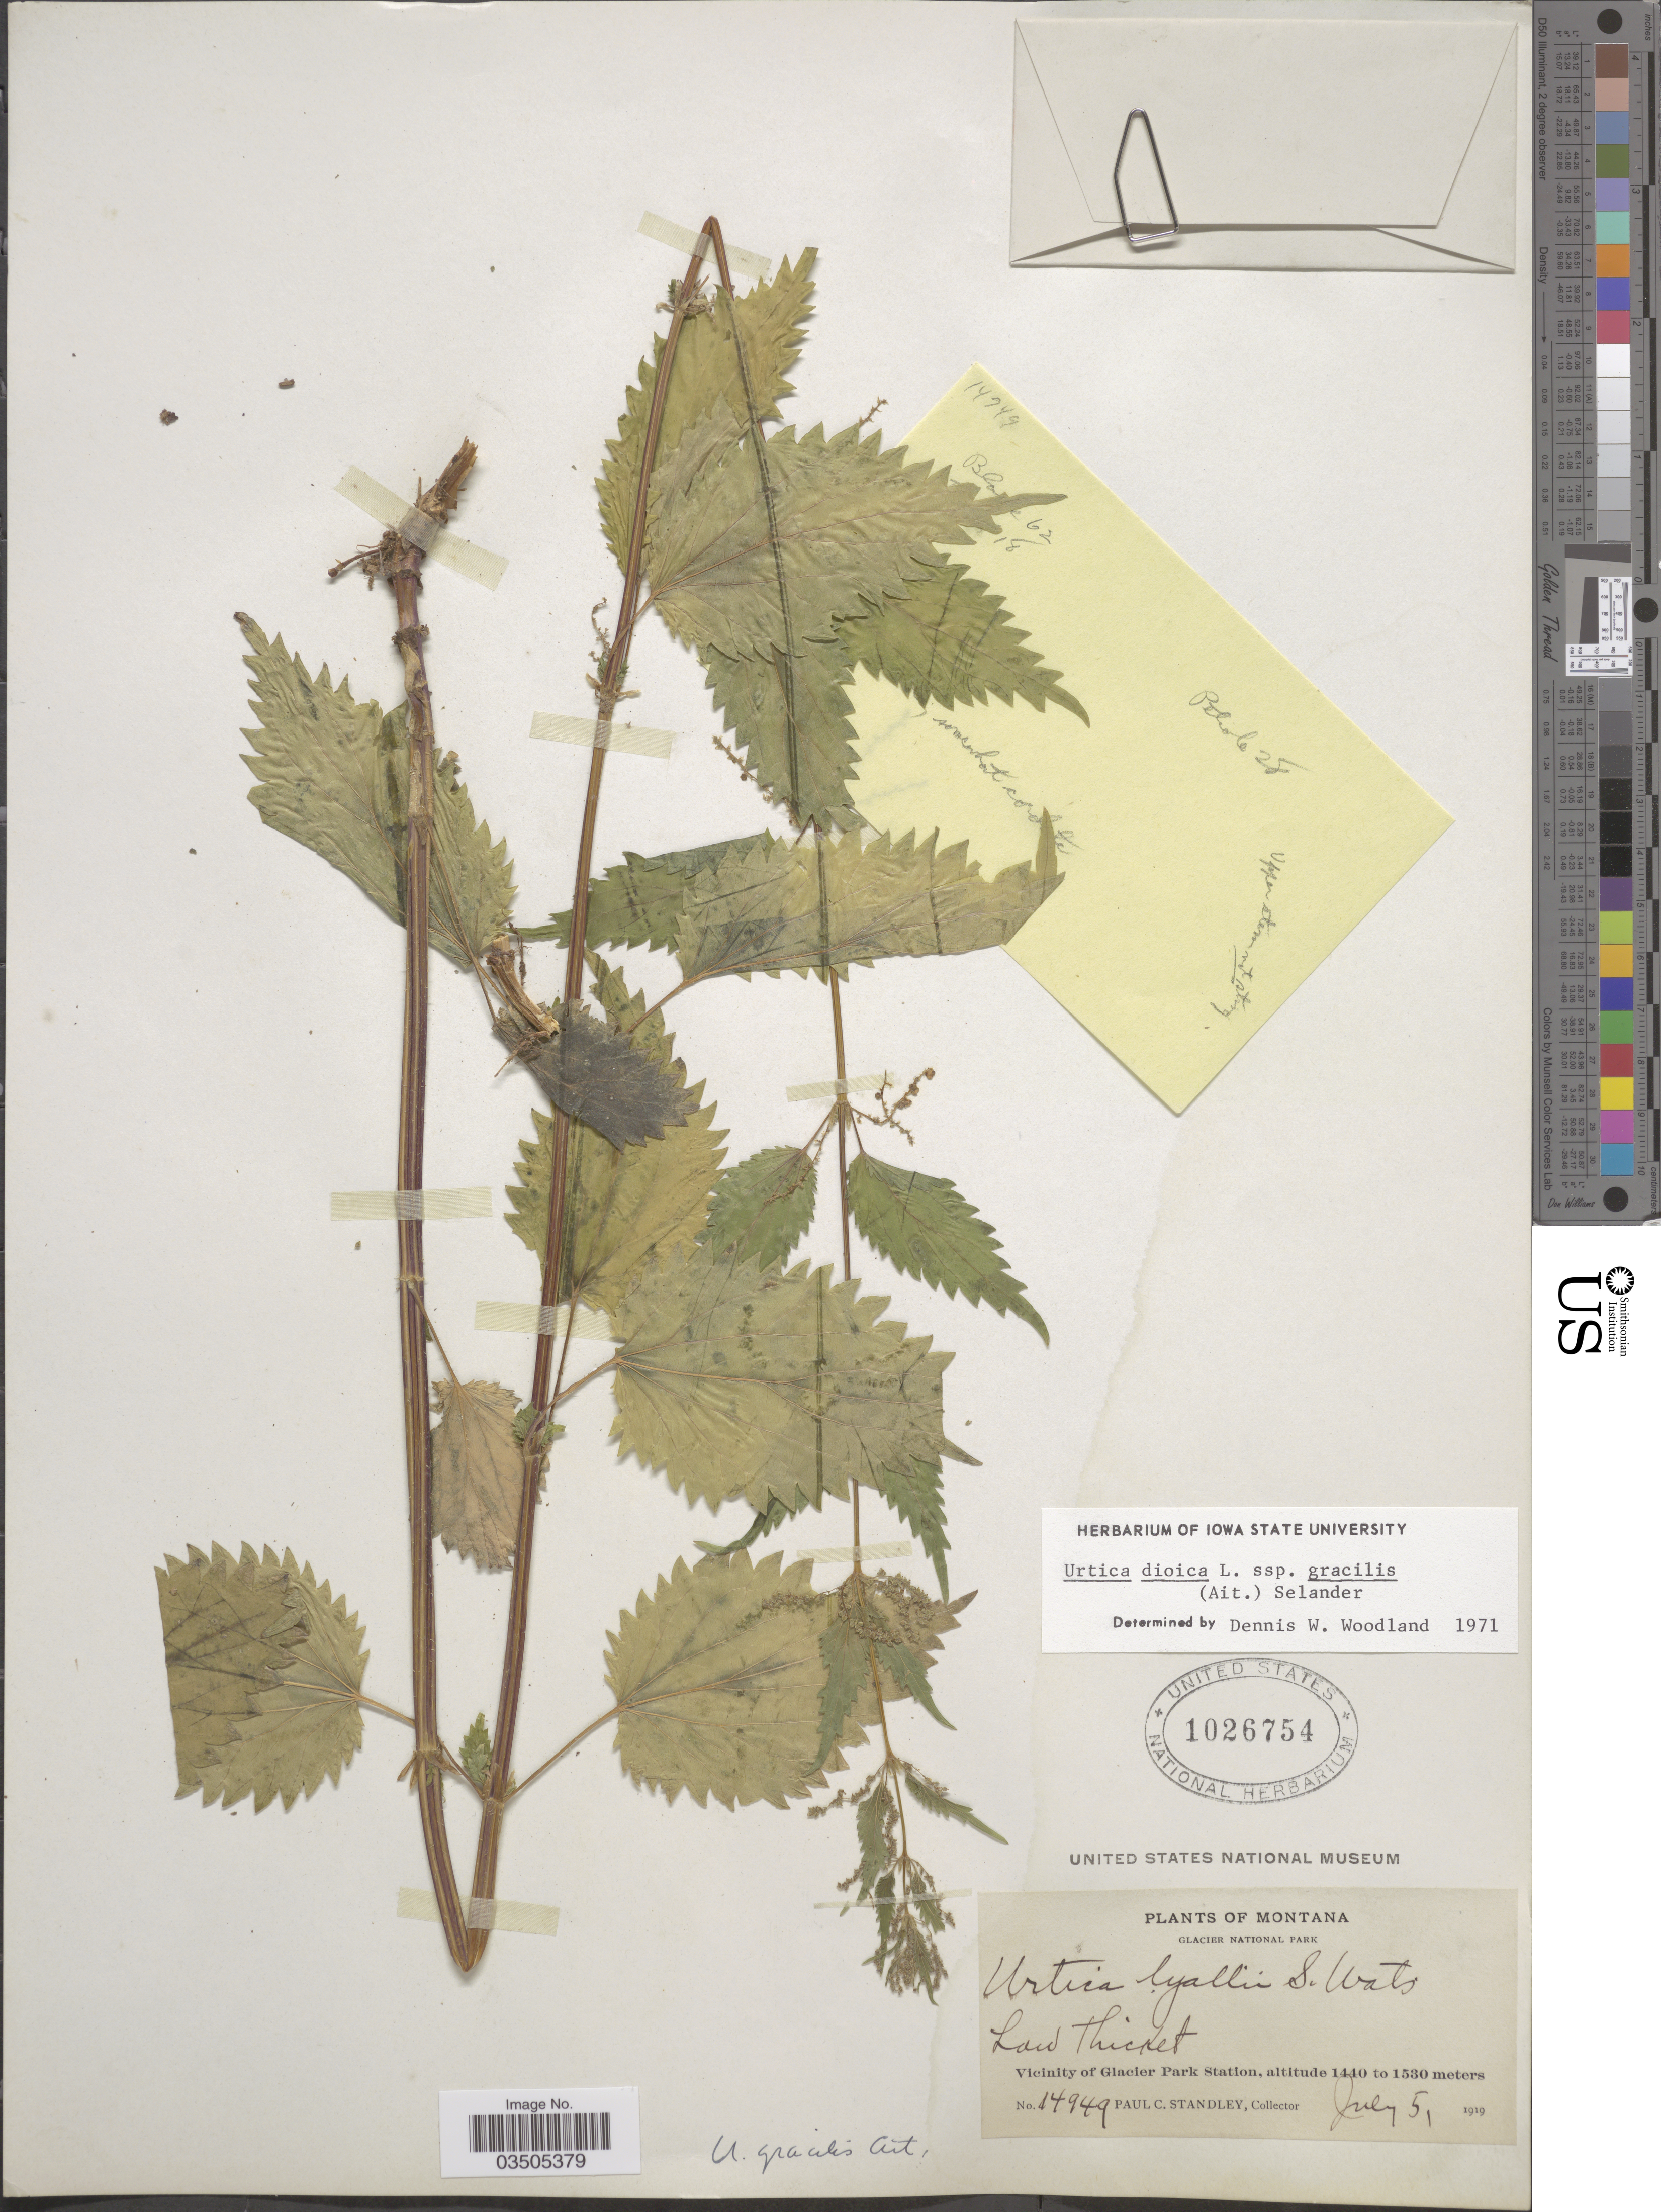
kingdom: Plantae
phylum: Tracheophyta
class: Magnoliopsida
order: Rosales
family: Urticaceae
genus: Urtica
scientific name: Urtica dioica subsp. gracilis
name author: L.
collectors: P. C. Standley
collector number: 14949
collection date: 1919-07-05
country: United States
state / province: Montana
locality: Glacier National Park. Vicinity of Glacier Park Station.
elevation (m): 1440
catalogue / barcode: US 1026754